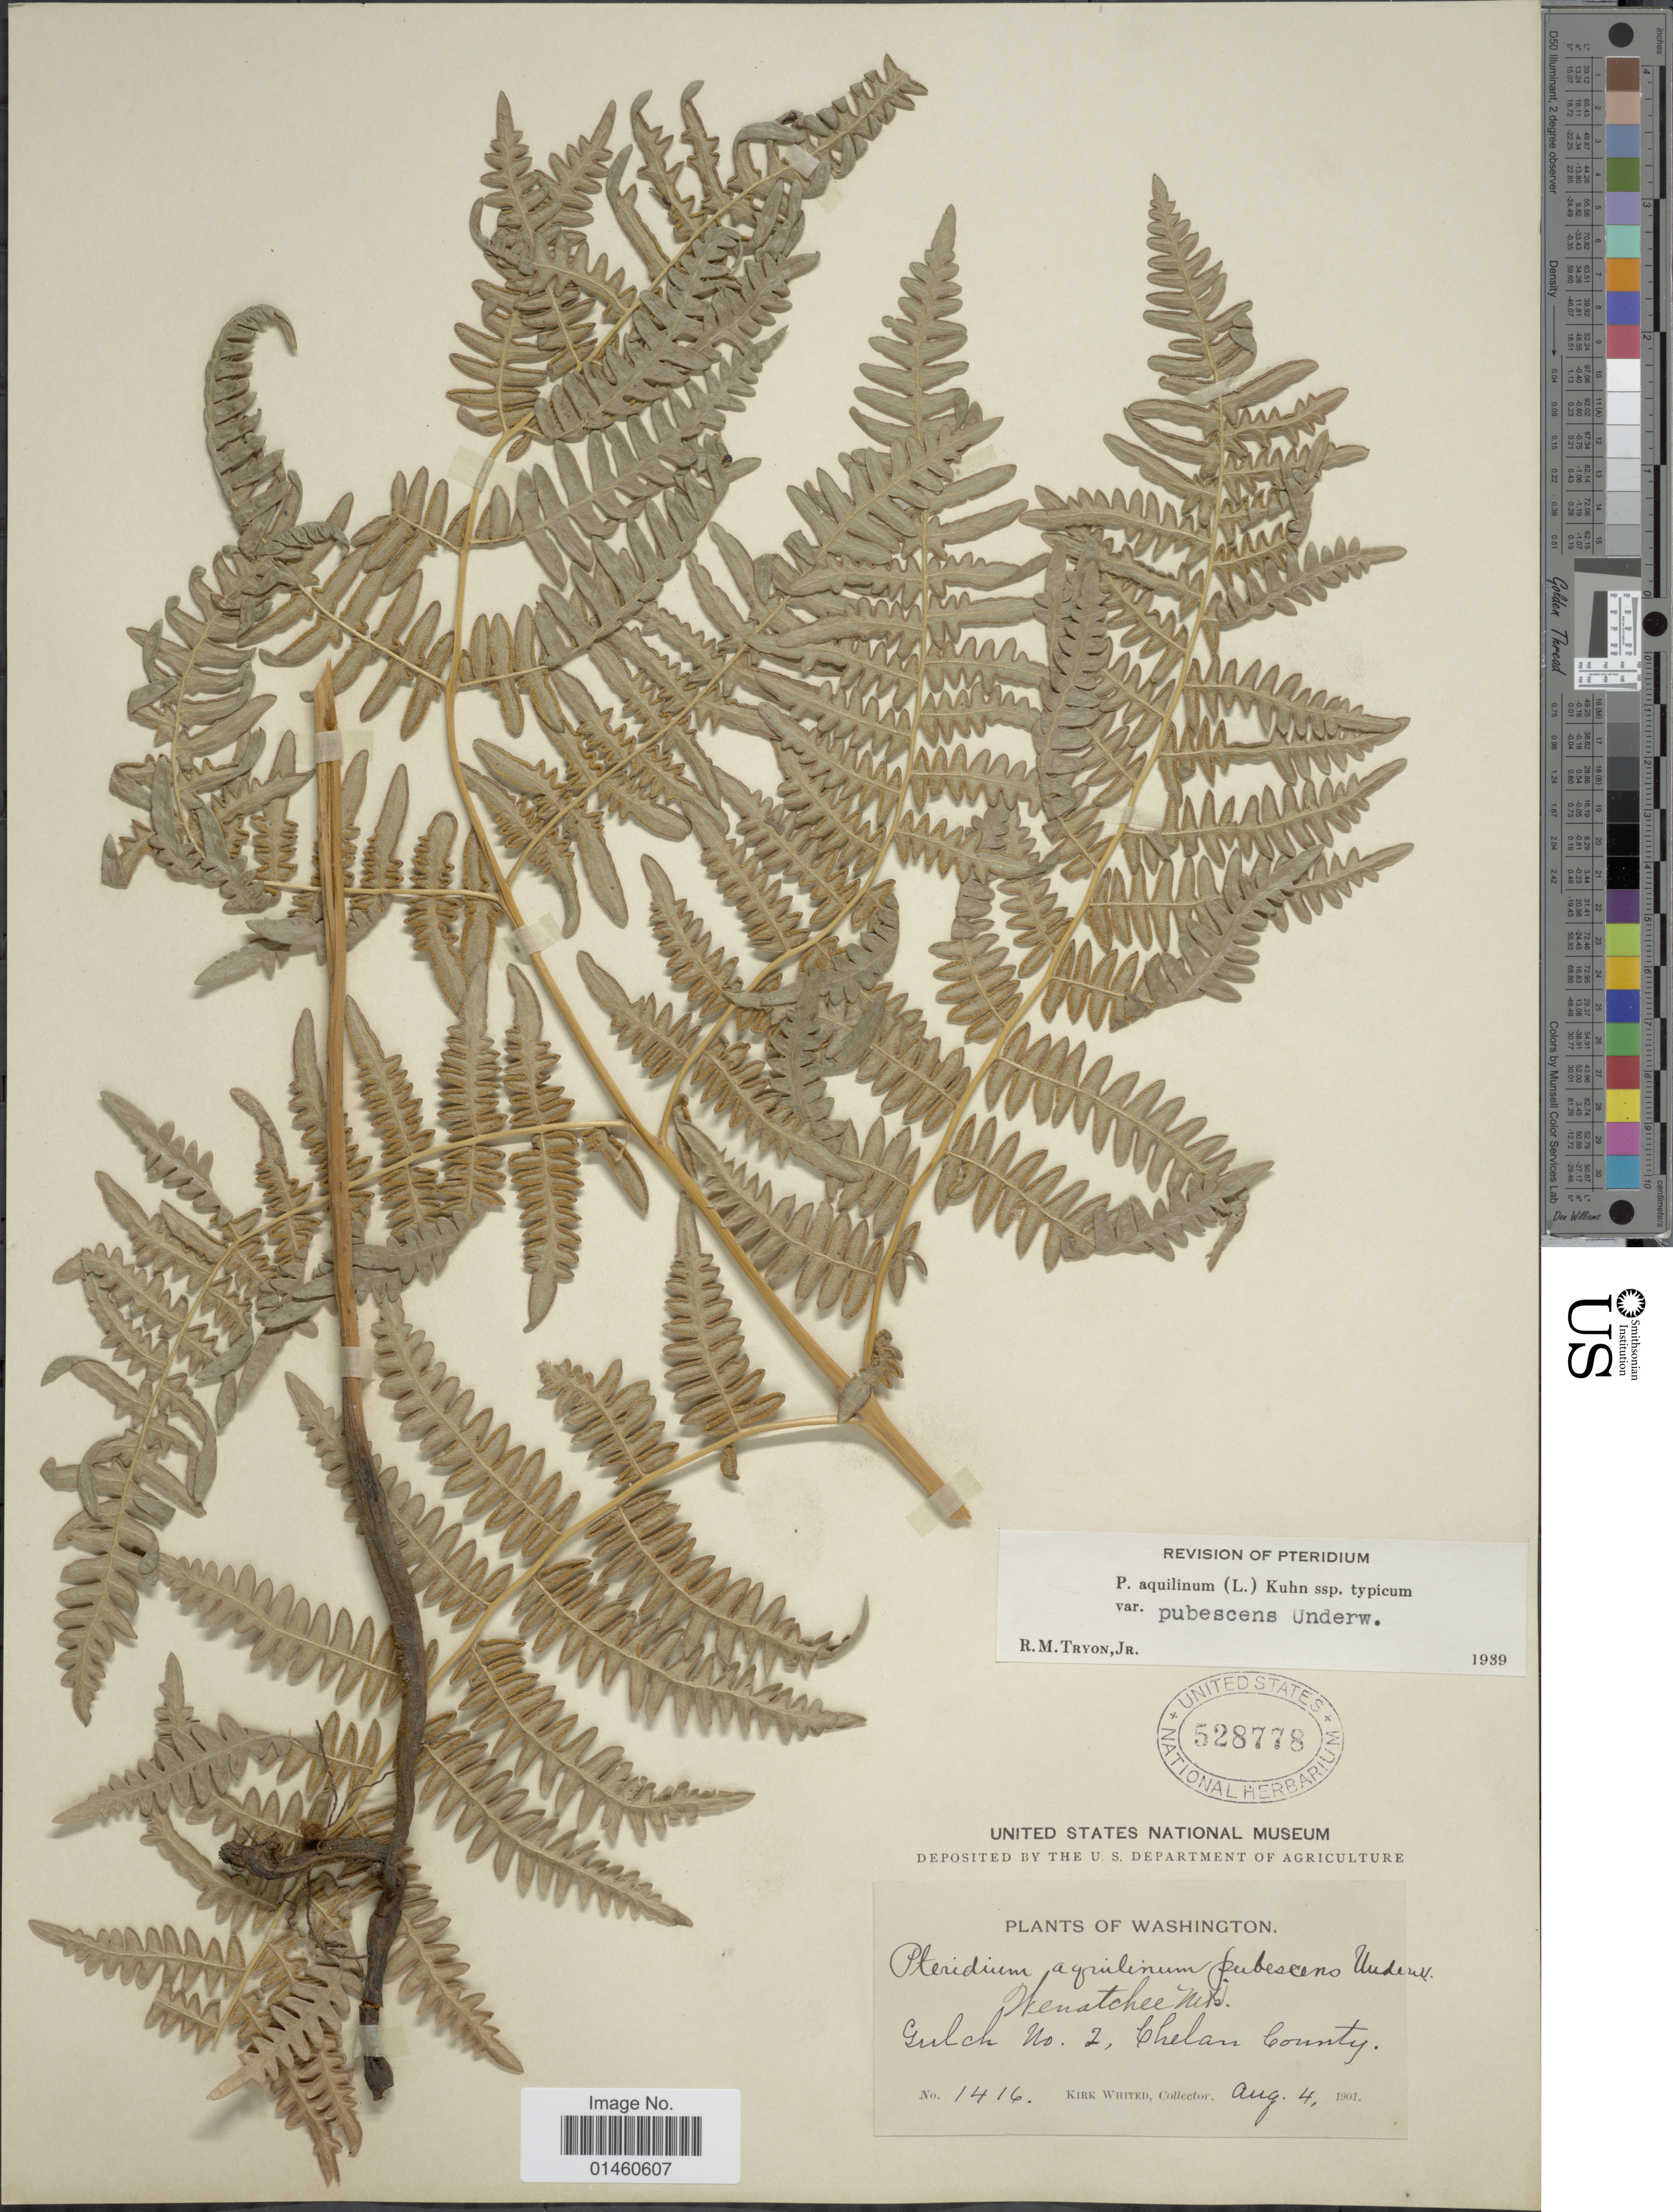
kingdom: Plantae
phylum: Tracheophyta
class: Polypodiopsida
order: Polypodiales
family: Dennstaedtiaceae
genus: Pteridium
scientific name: Pteridium pubescens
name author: (Underw.) Christenh.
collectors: K. Whited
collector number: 1416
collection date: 1901-08-04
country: United States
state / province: Washington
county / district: Chelan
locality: Wenatchee Mts., Gulch no. 2, Chelan County.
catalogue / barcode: US 528778